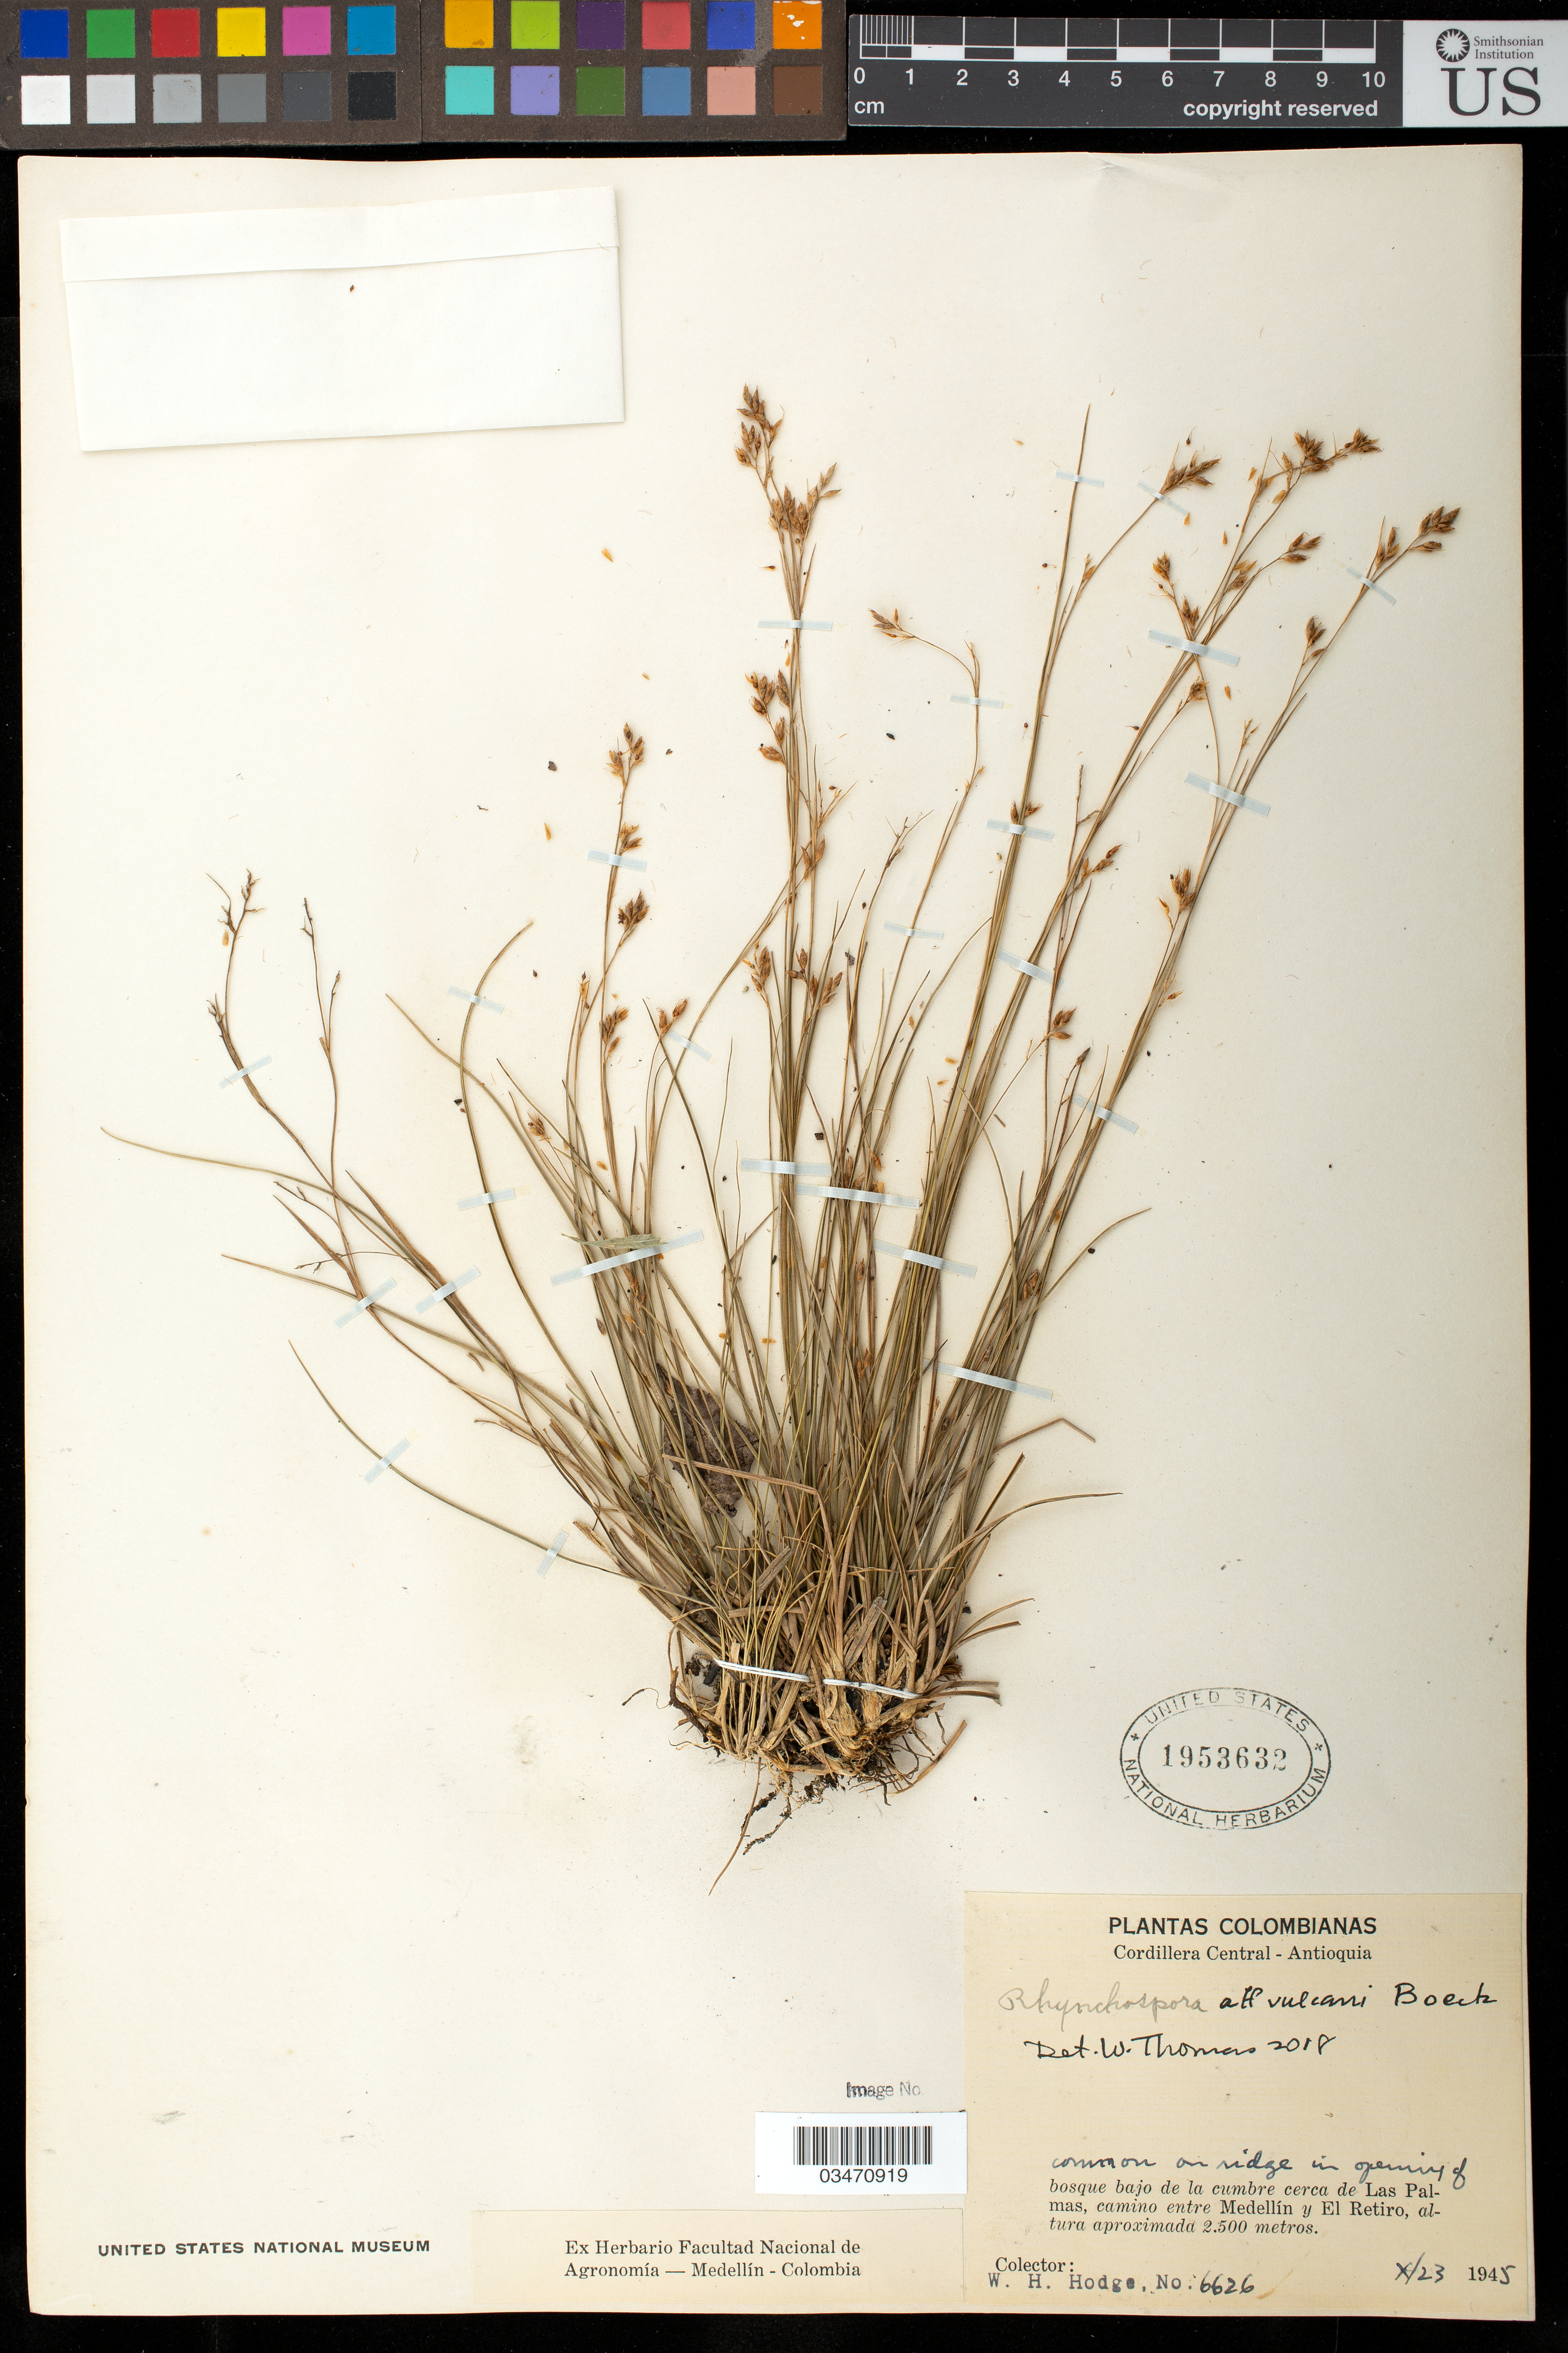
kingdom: Plantae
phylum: Tracheophyta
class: Liliopsida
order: Poales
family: Cyperaceae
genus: Rhynchospora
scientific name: Rhynchospora vulcani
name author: Boeckeler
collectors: W. Hodge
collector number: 6626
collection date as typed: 23 Oct 1945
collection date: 1945-10-23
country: Colombia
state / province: Antioquia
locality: Cordillera Central, cerca de Las Palmas, camino entre Medellín y El Retiro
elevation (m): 2500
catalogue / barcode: US 1953632